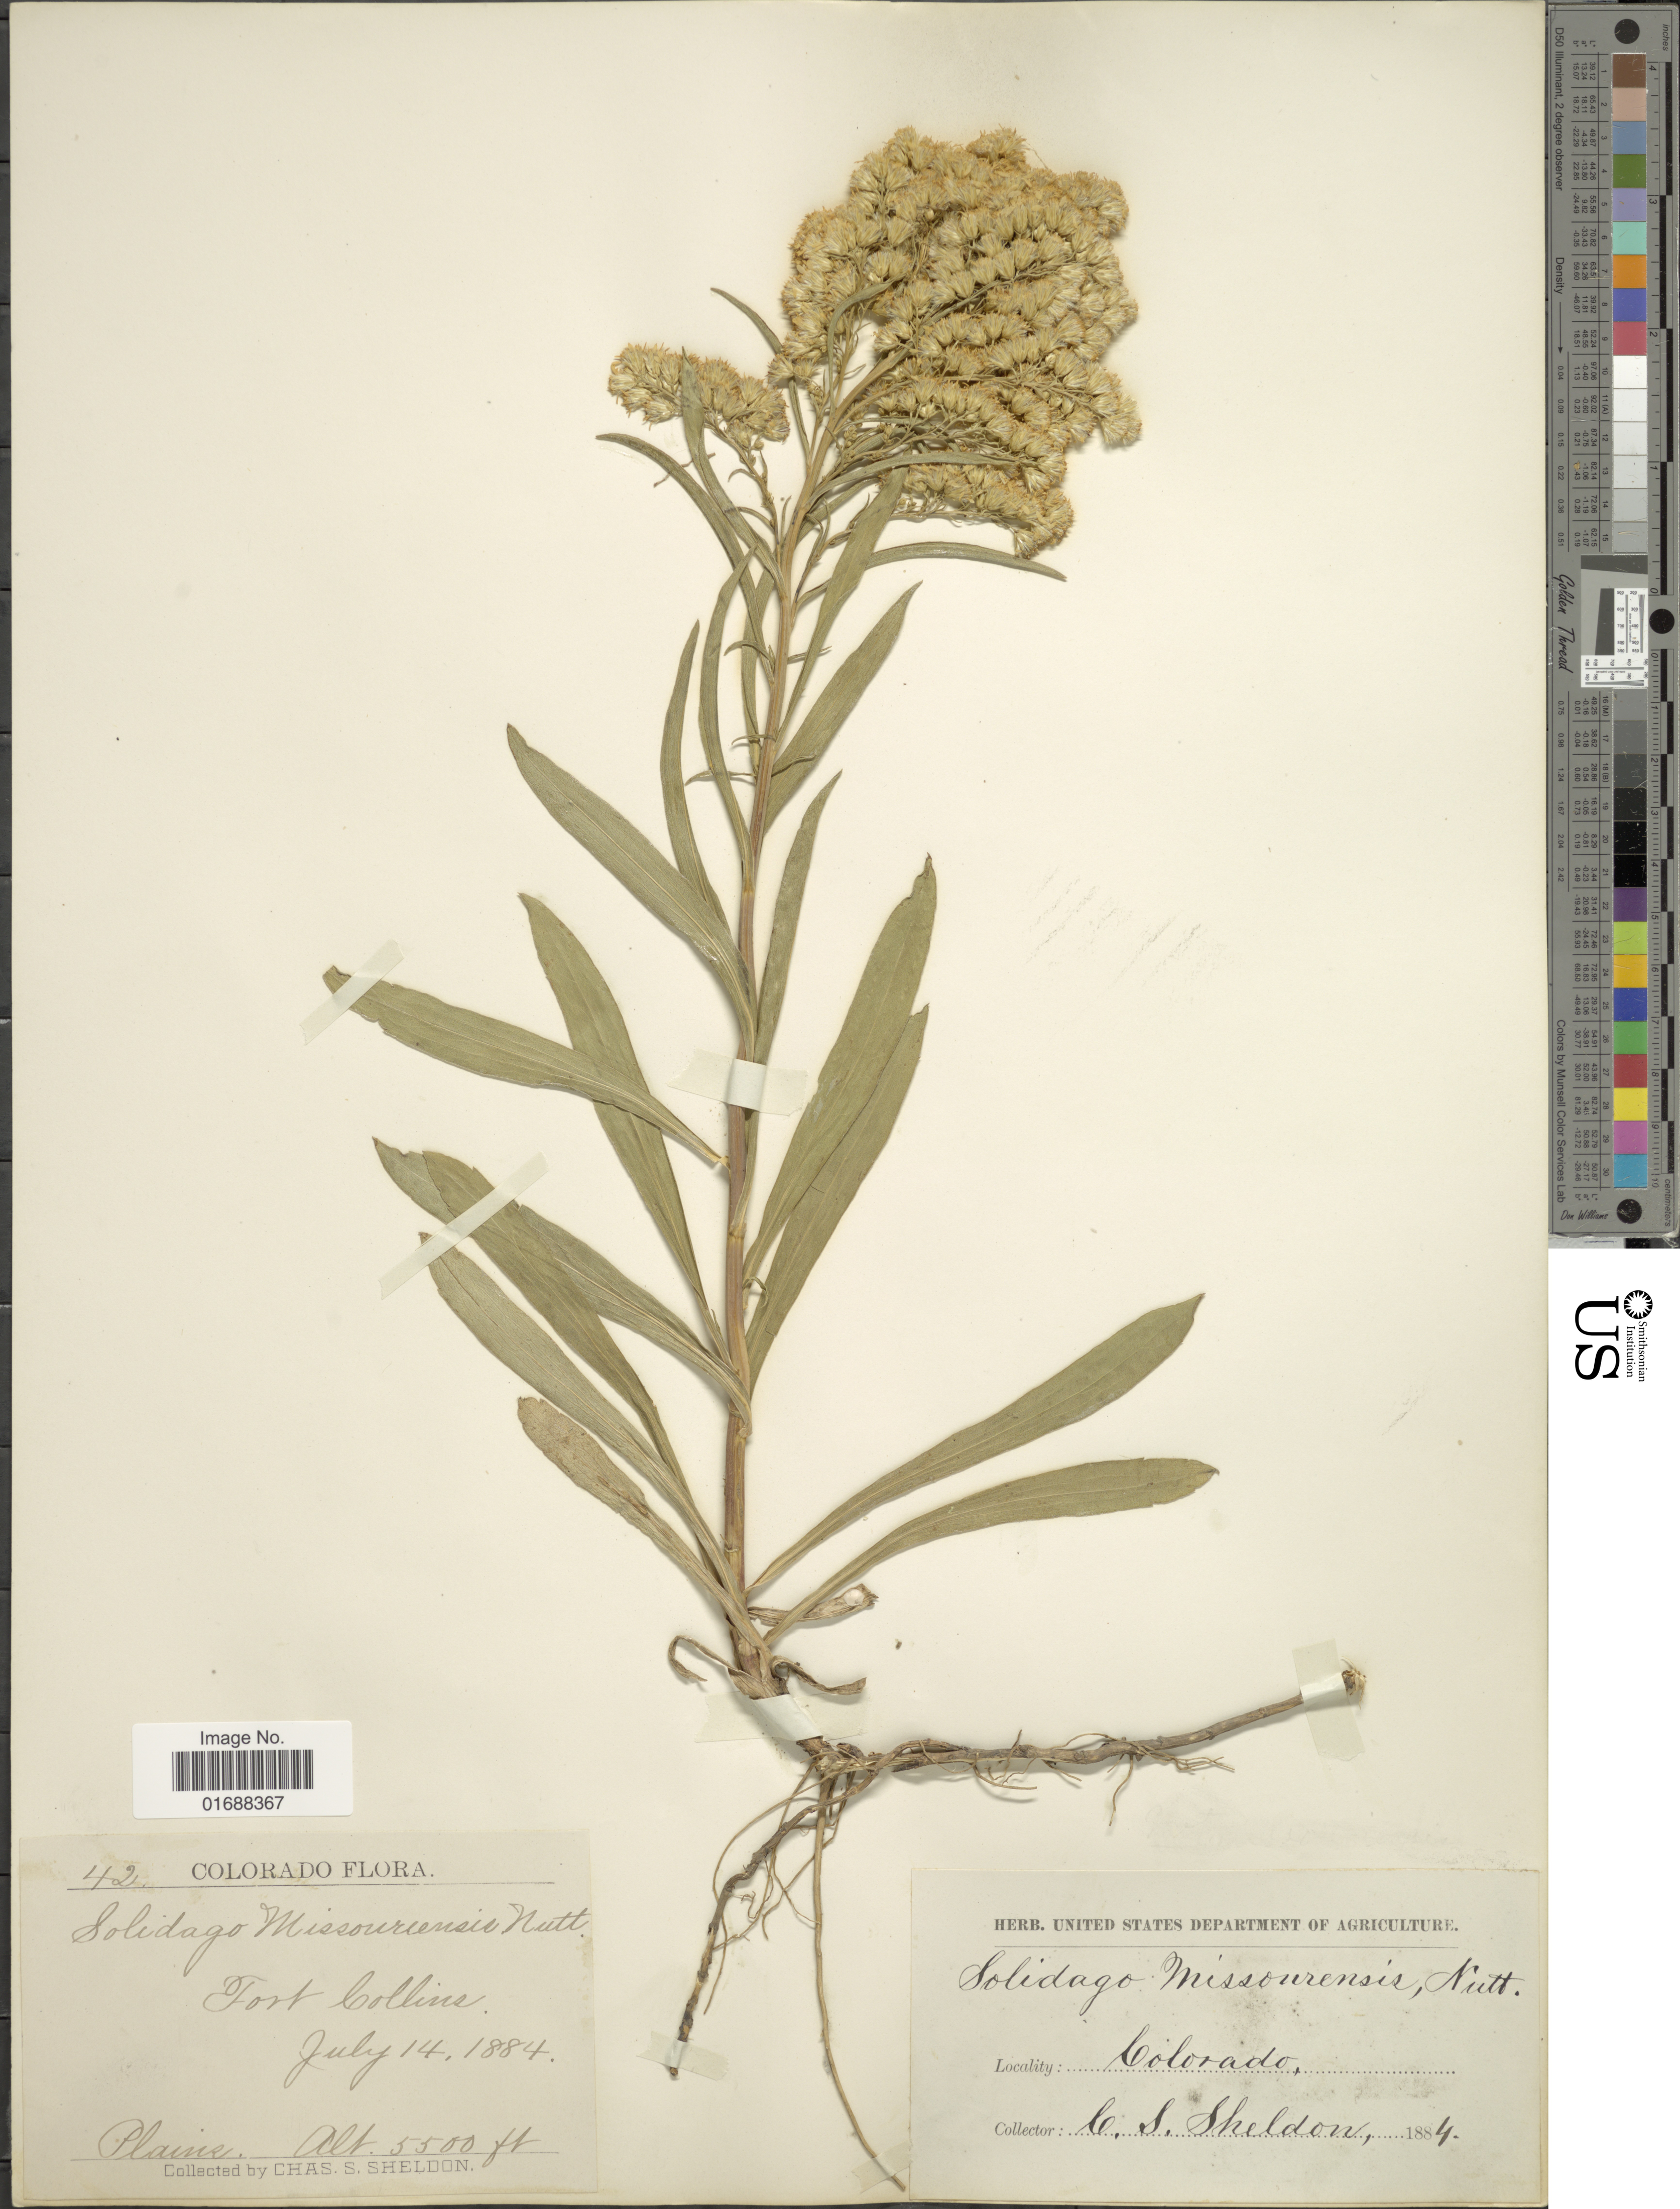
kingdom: Plantae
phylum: Tracheophyta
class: Magnoliopsida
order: Asterales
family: Asteraceae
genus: Solidago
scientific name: Solidago missouriensis var. missouriensis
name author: Nutt.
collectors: C. S. Sheldon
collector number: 42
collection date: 1884-07-14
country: United States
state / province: Colorado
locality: Fort Collins.Plaine.